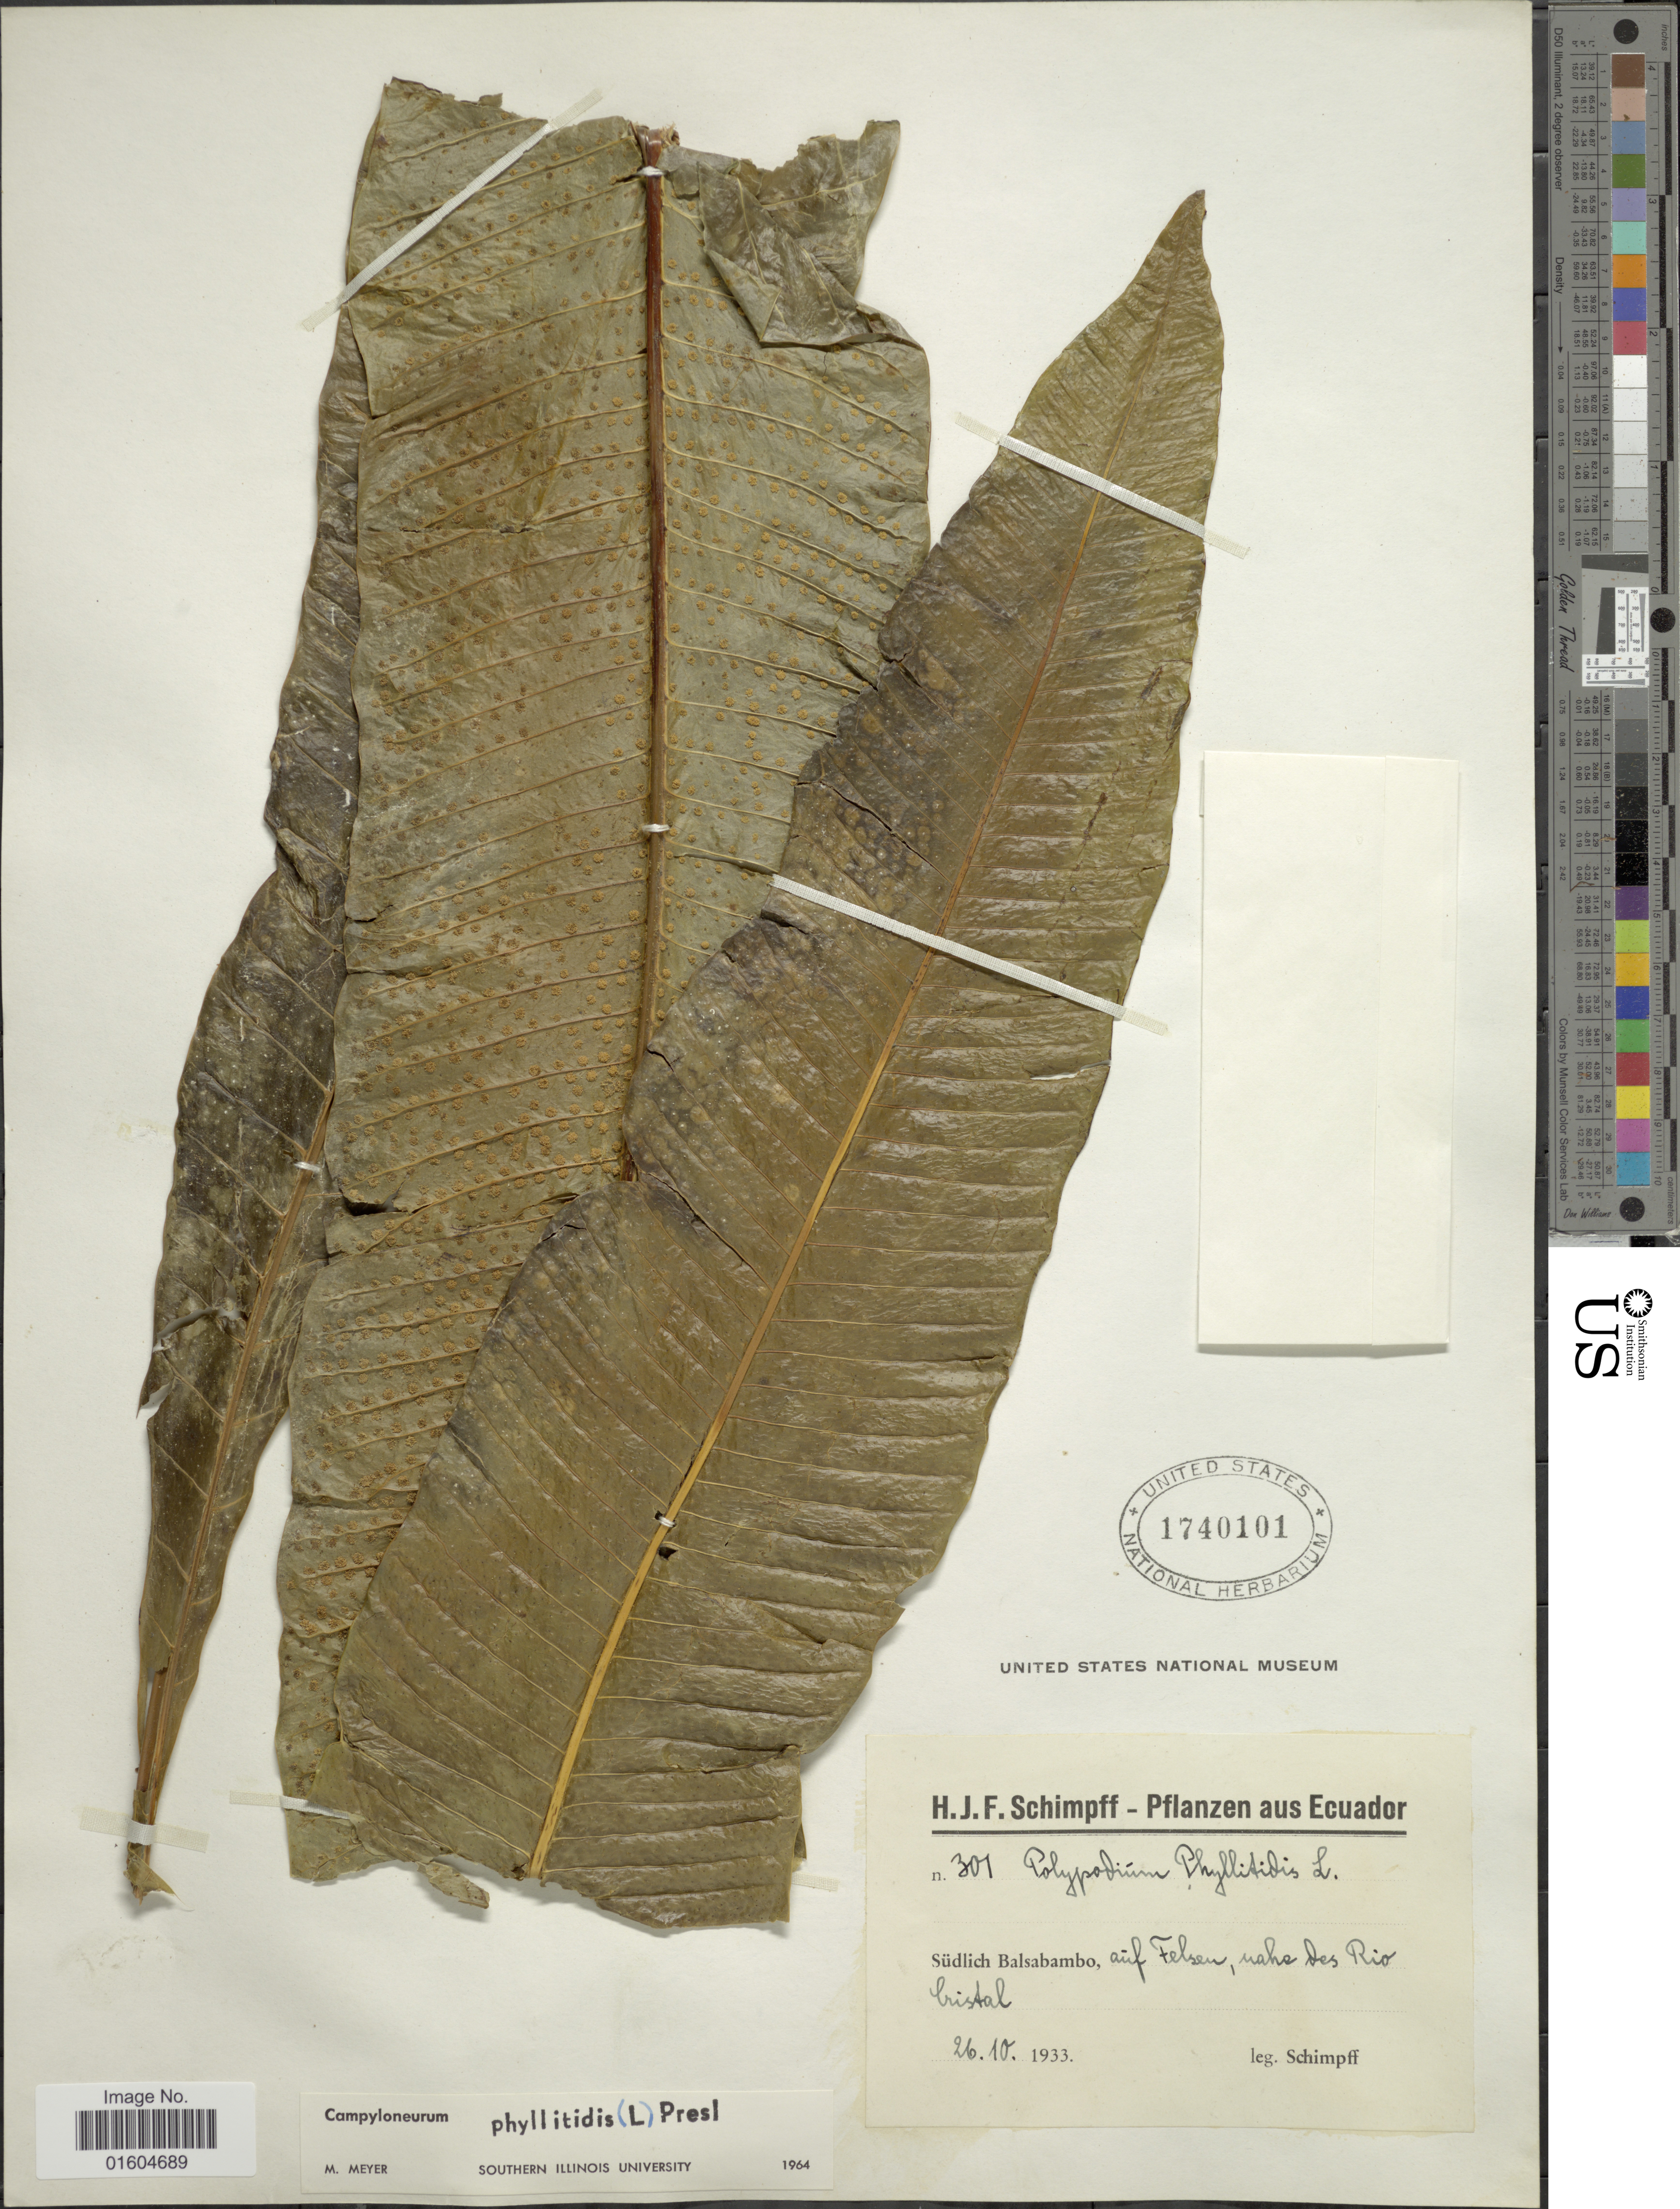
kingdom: Plantae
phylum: Tracheophyta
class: Polypodiopsida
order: Polypodiales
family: Polypodiaceae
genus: Campyloneurum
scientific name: Campyloneurum phyllitidis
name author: (L.) C. Presl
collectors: H. Schimpff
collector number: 301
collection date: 1933-10-26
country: Ecuador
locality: Ecuador. Sudlich Balsabambo, auf Felsen, nahe des Rio Cristal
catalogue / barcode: US 1740101